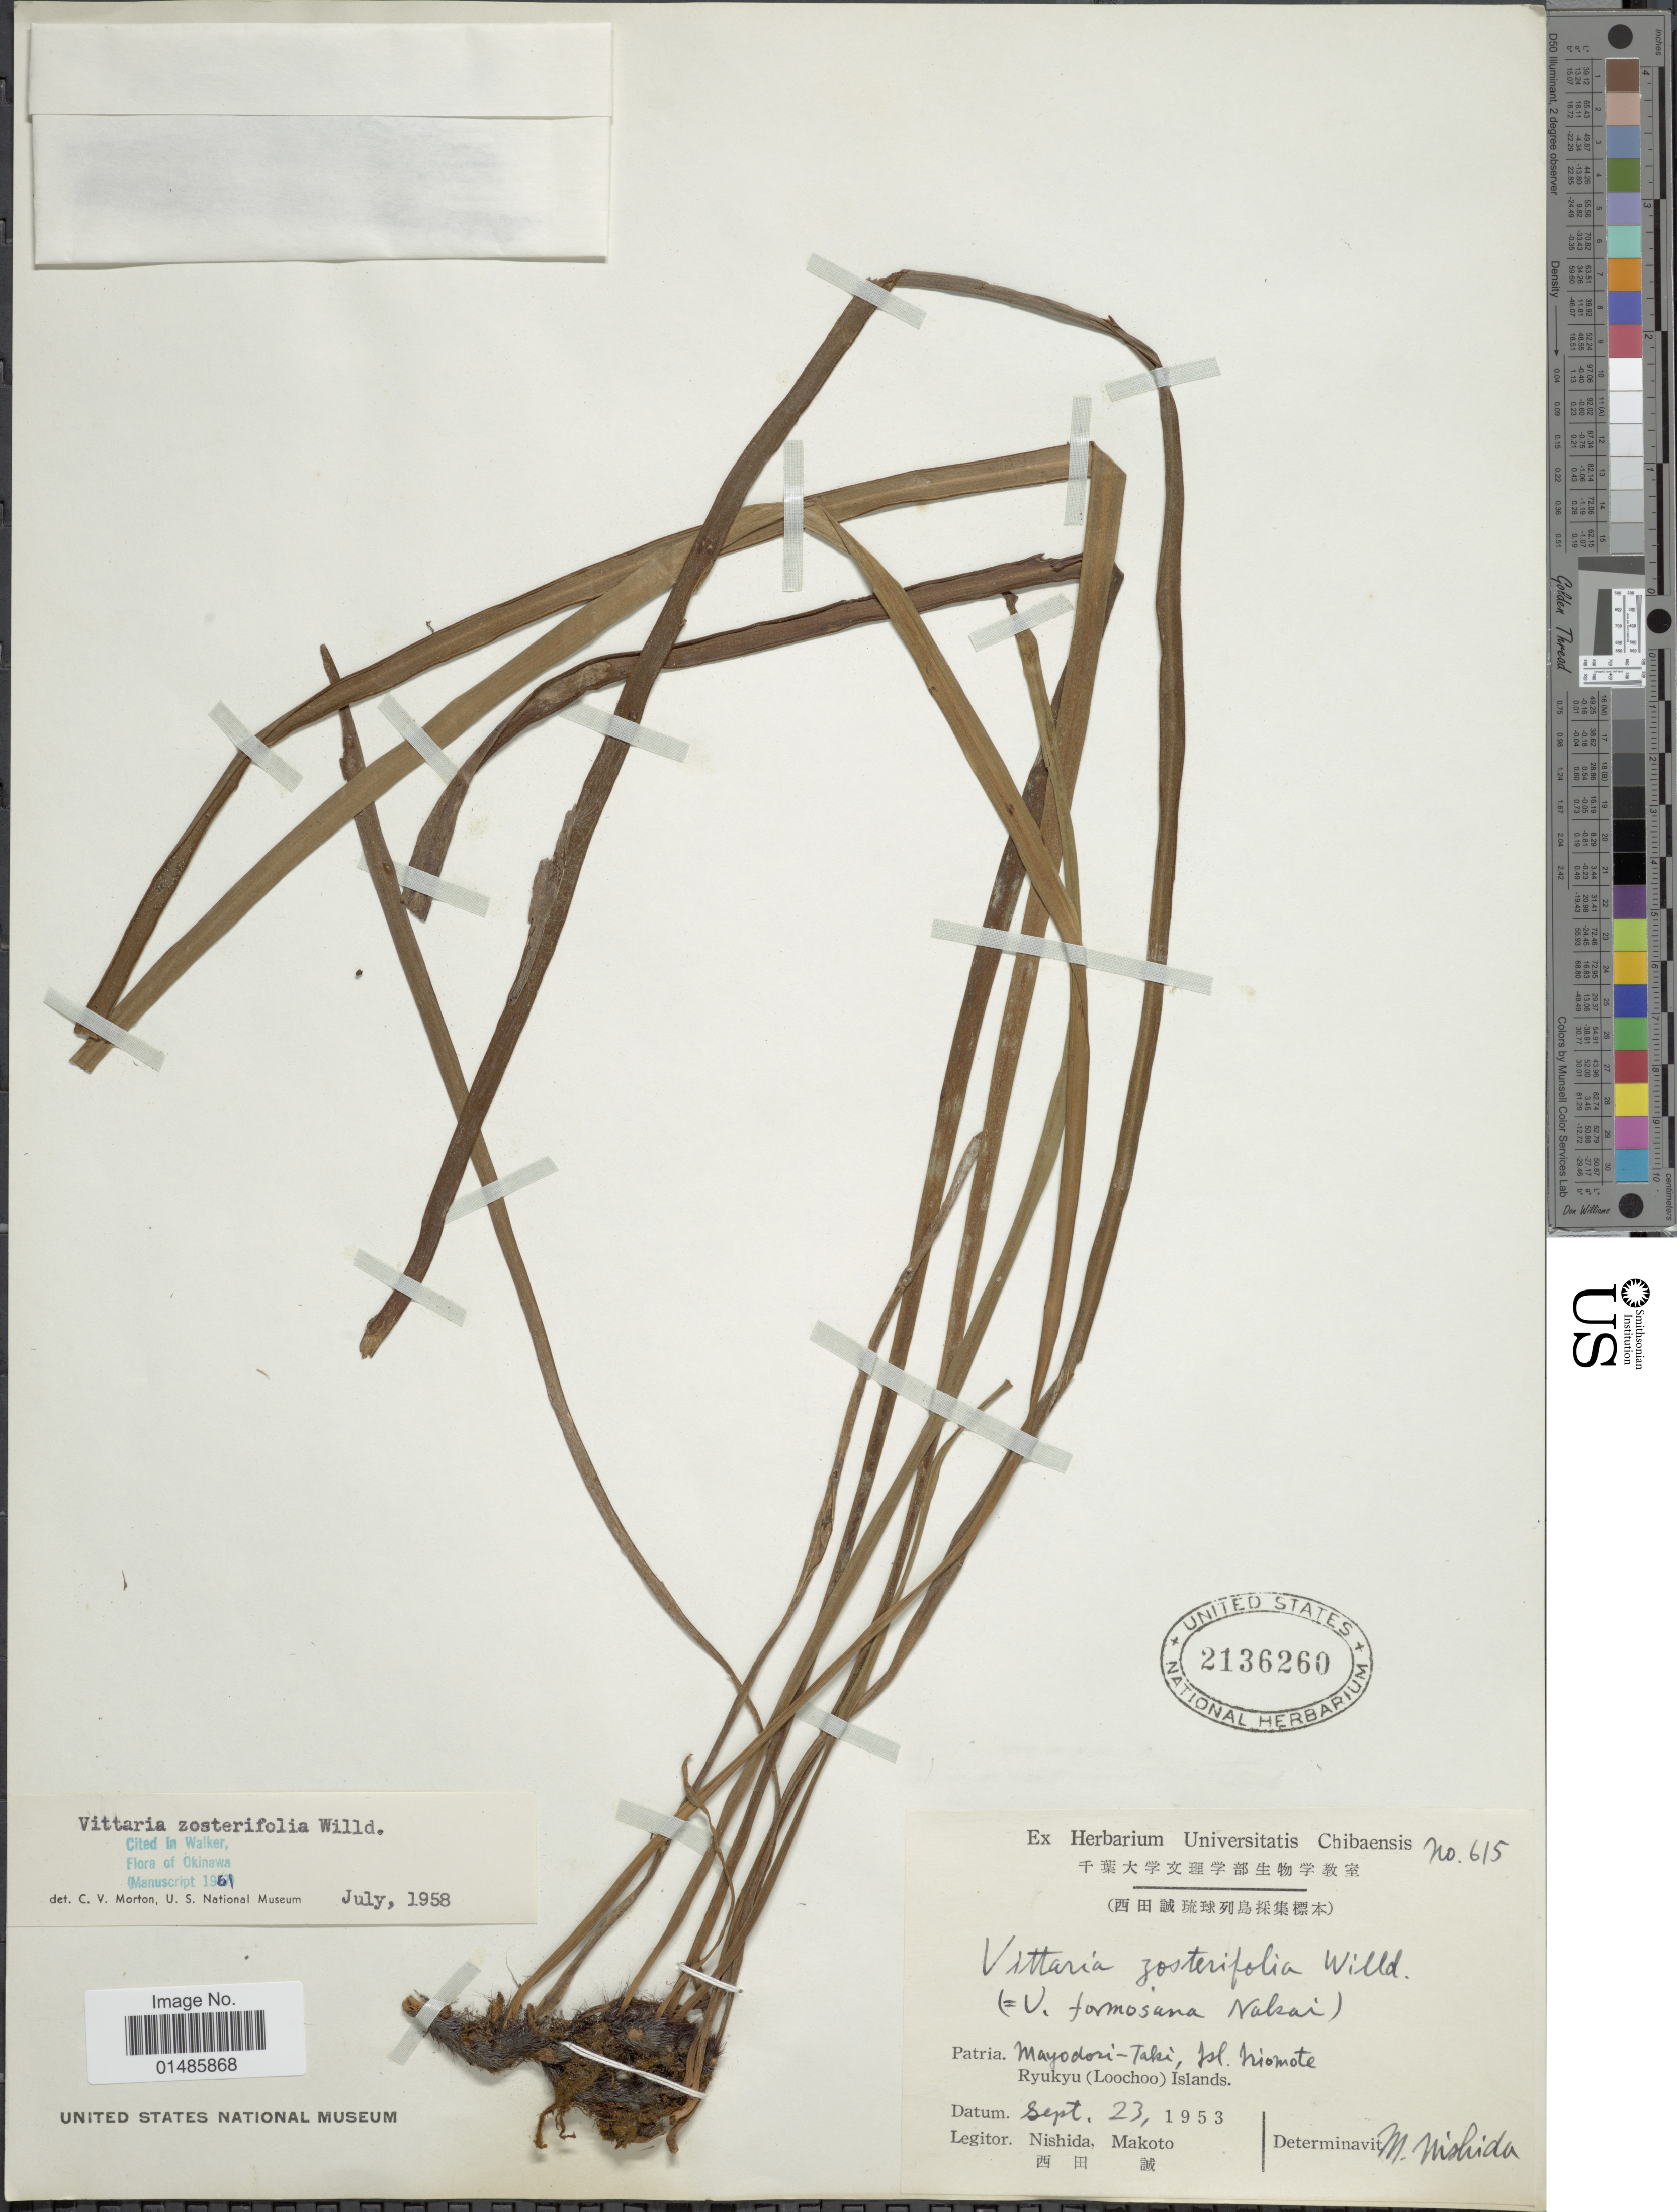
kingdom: Plantae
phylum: Tracheophyta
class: Polypodiopsida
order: Polypodiales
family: Pteridaceae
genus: Haplopteris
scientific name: Haplopteris zosterifolia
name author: (Willd.) E.H. Crane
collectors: M. Nishida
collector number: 615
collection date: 1953-09-23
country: Japan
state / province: Okinawa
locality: Mayodori-Taki, Isl. Iriomote. Ryukyu (Loochoo) Islands.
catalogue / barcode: US 2136260